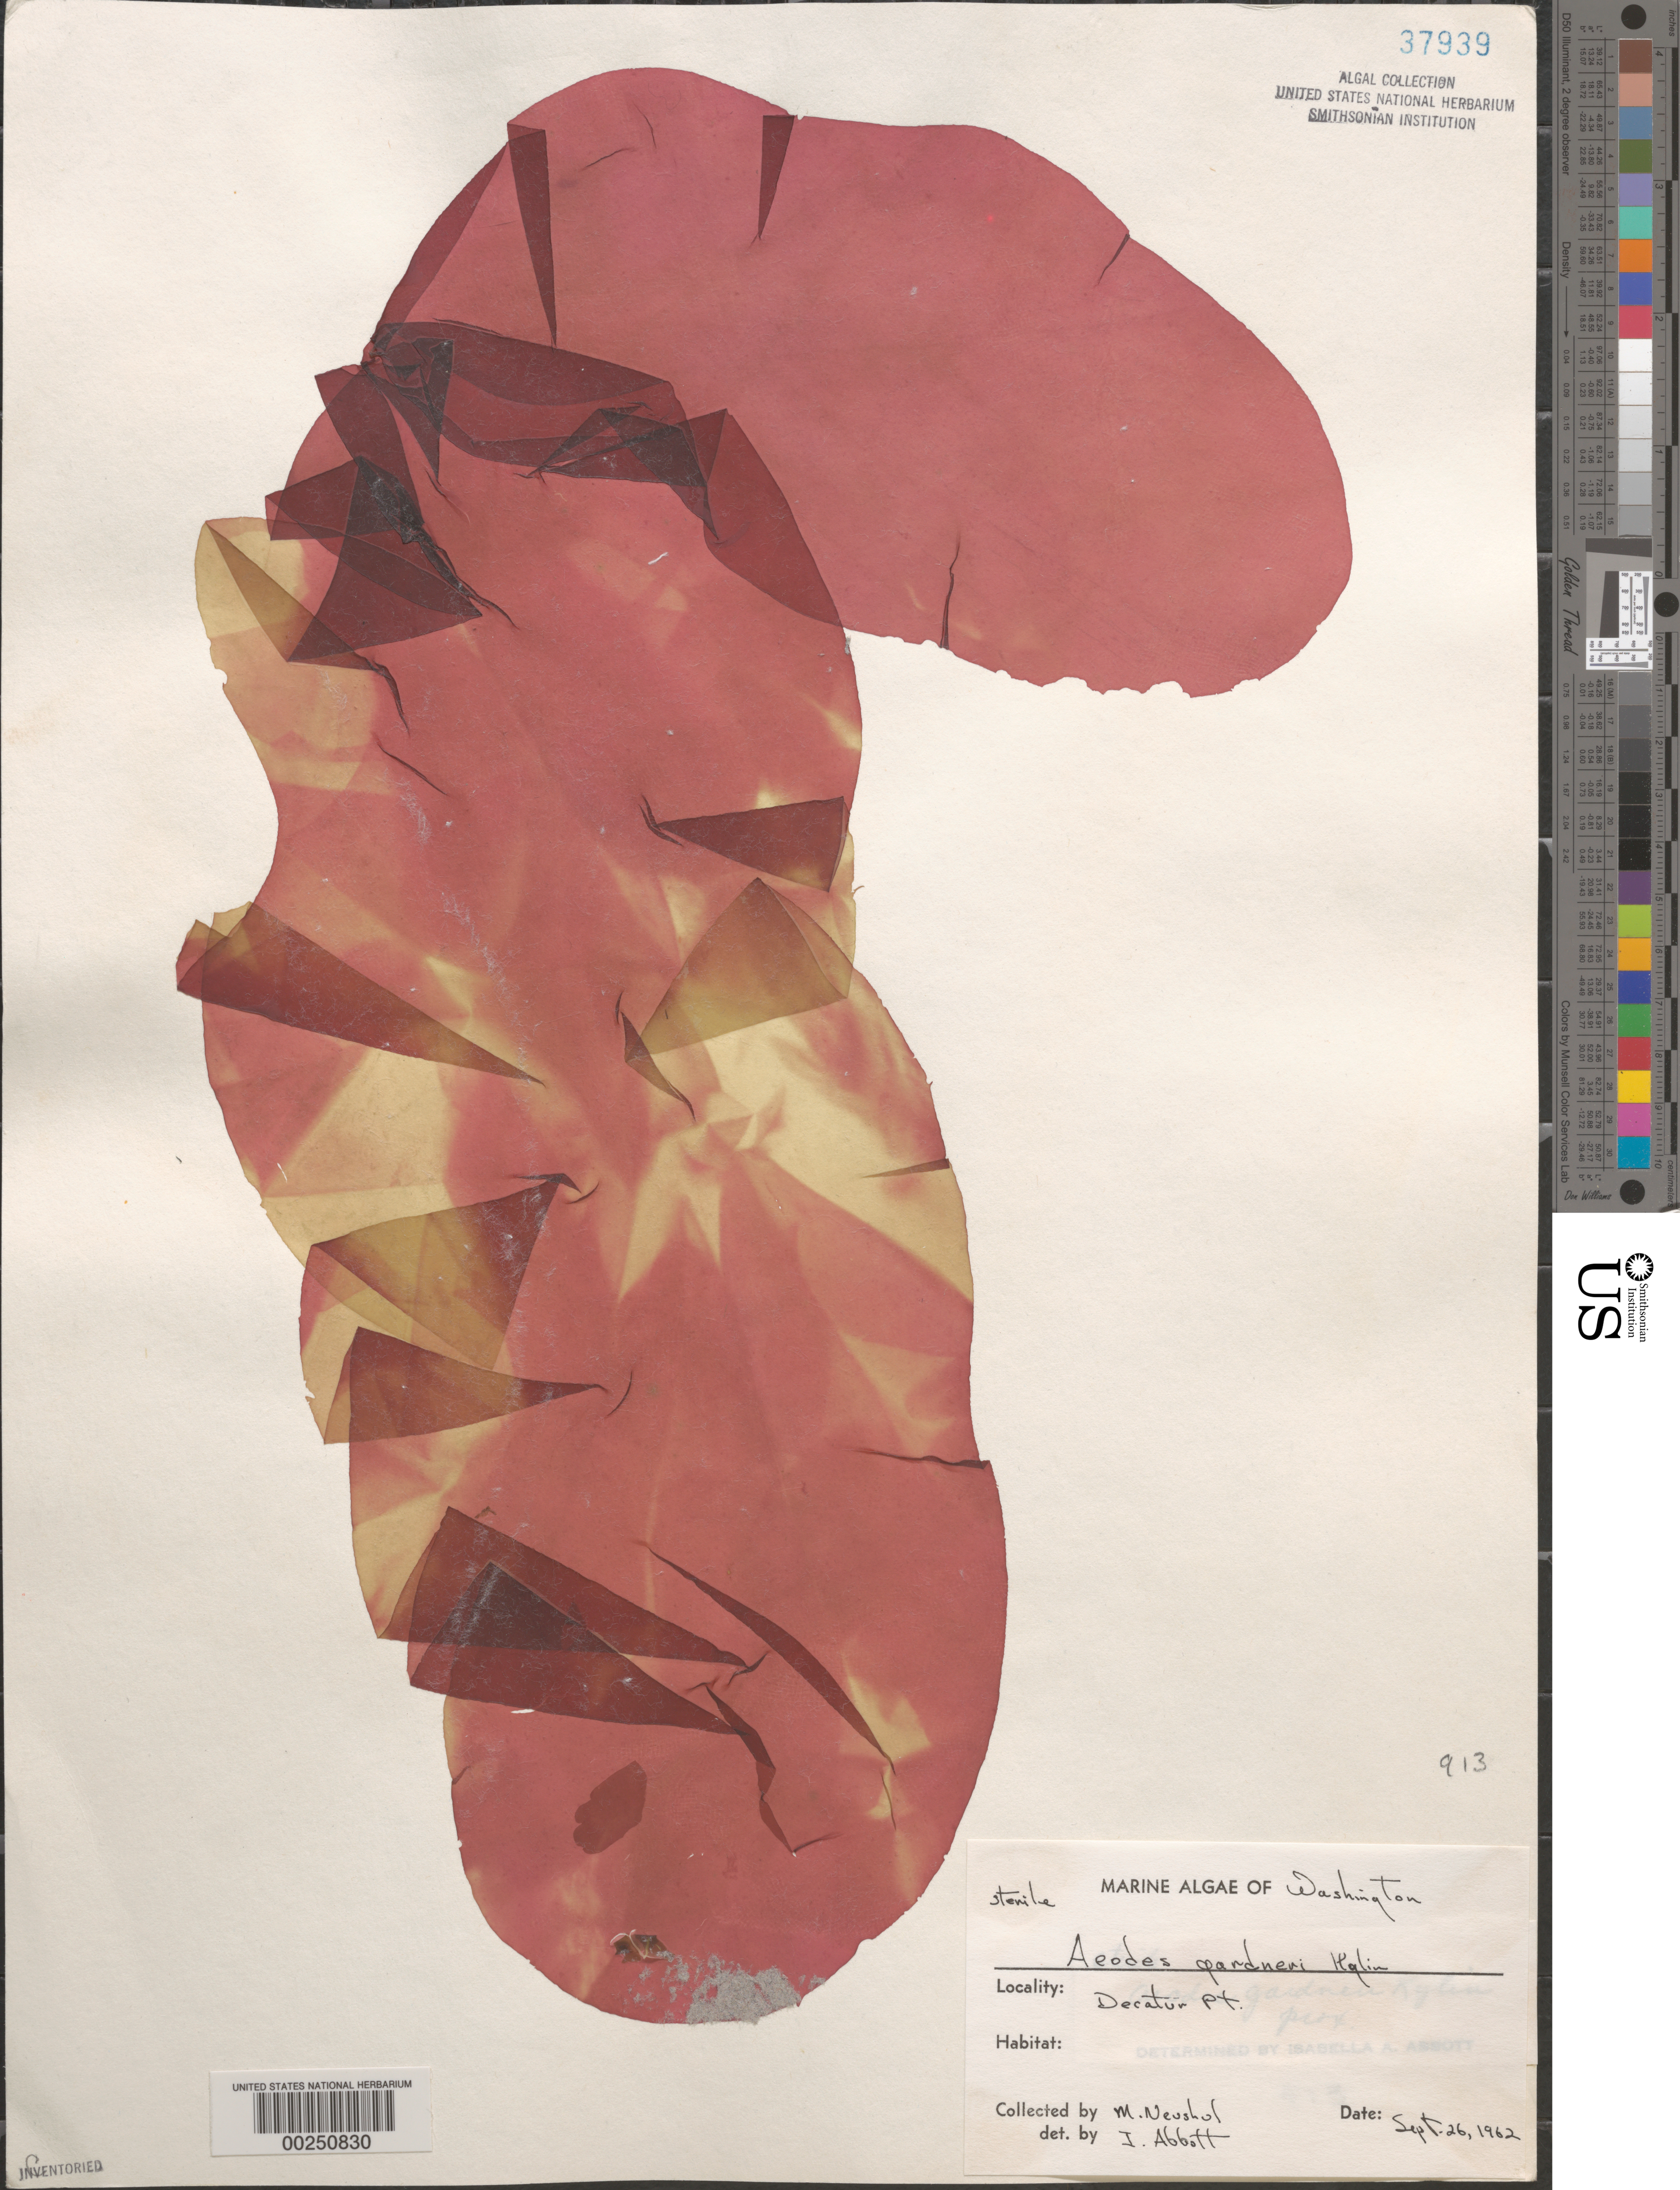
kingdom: Plantae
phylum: Rhodophyta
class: Florideophyceae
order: Halymeniales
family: Halymeniaceae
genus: Halymenia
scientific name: Halymenia gardneri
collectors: M. Neushul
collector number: IAA 913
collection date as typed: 26 Sep 1962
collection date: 1962-09-26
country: United States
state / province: Washington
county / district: Kitsap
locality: Decatur Point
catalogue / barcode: US 37939